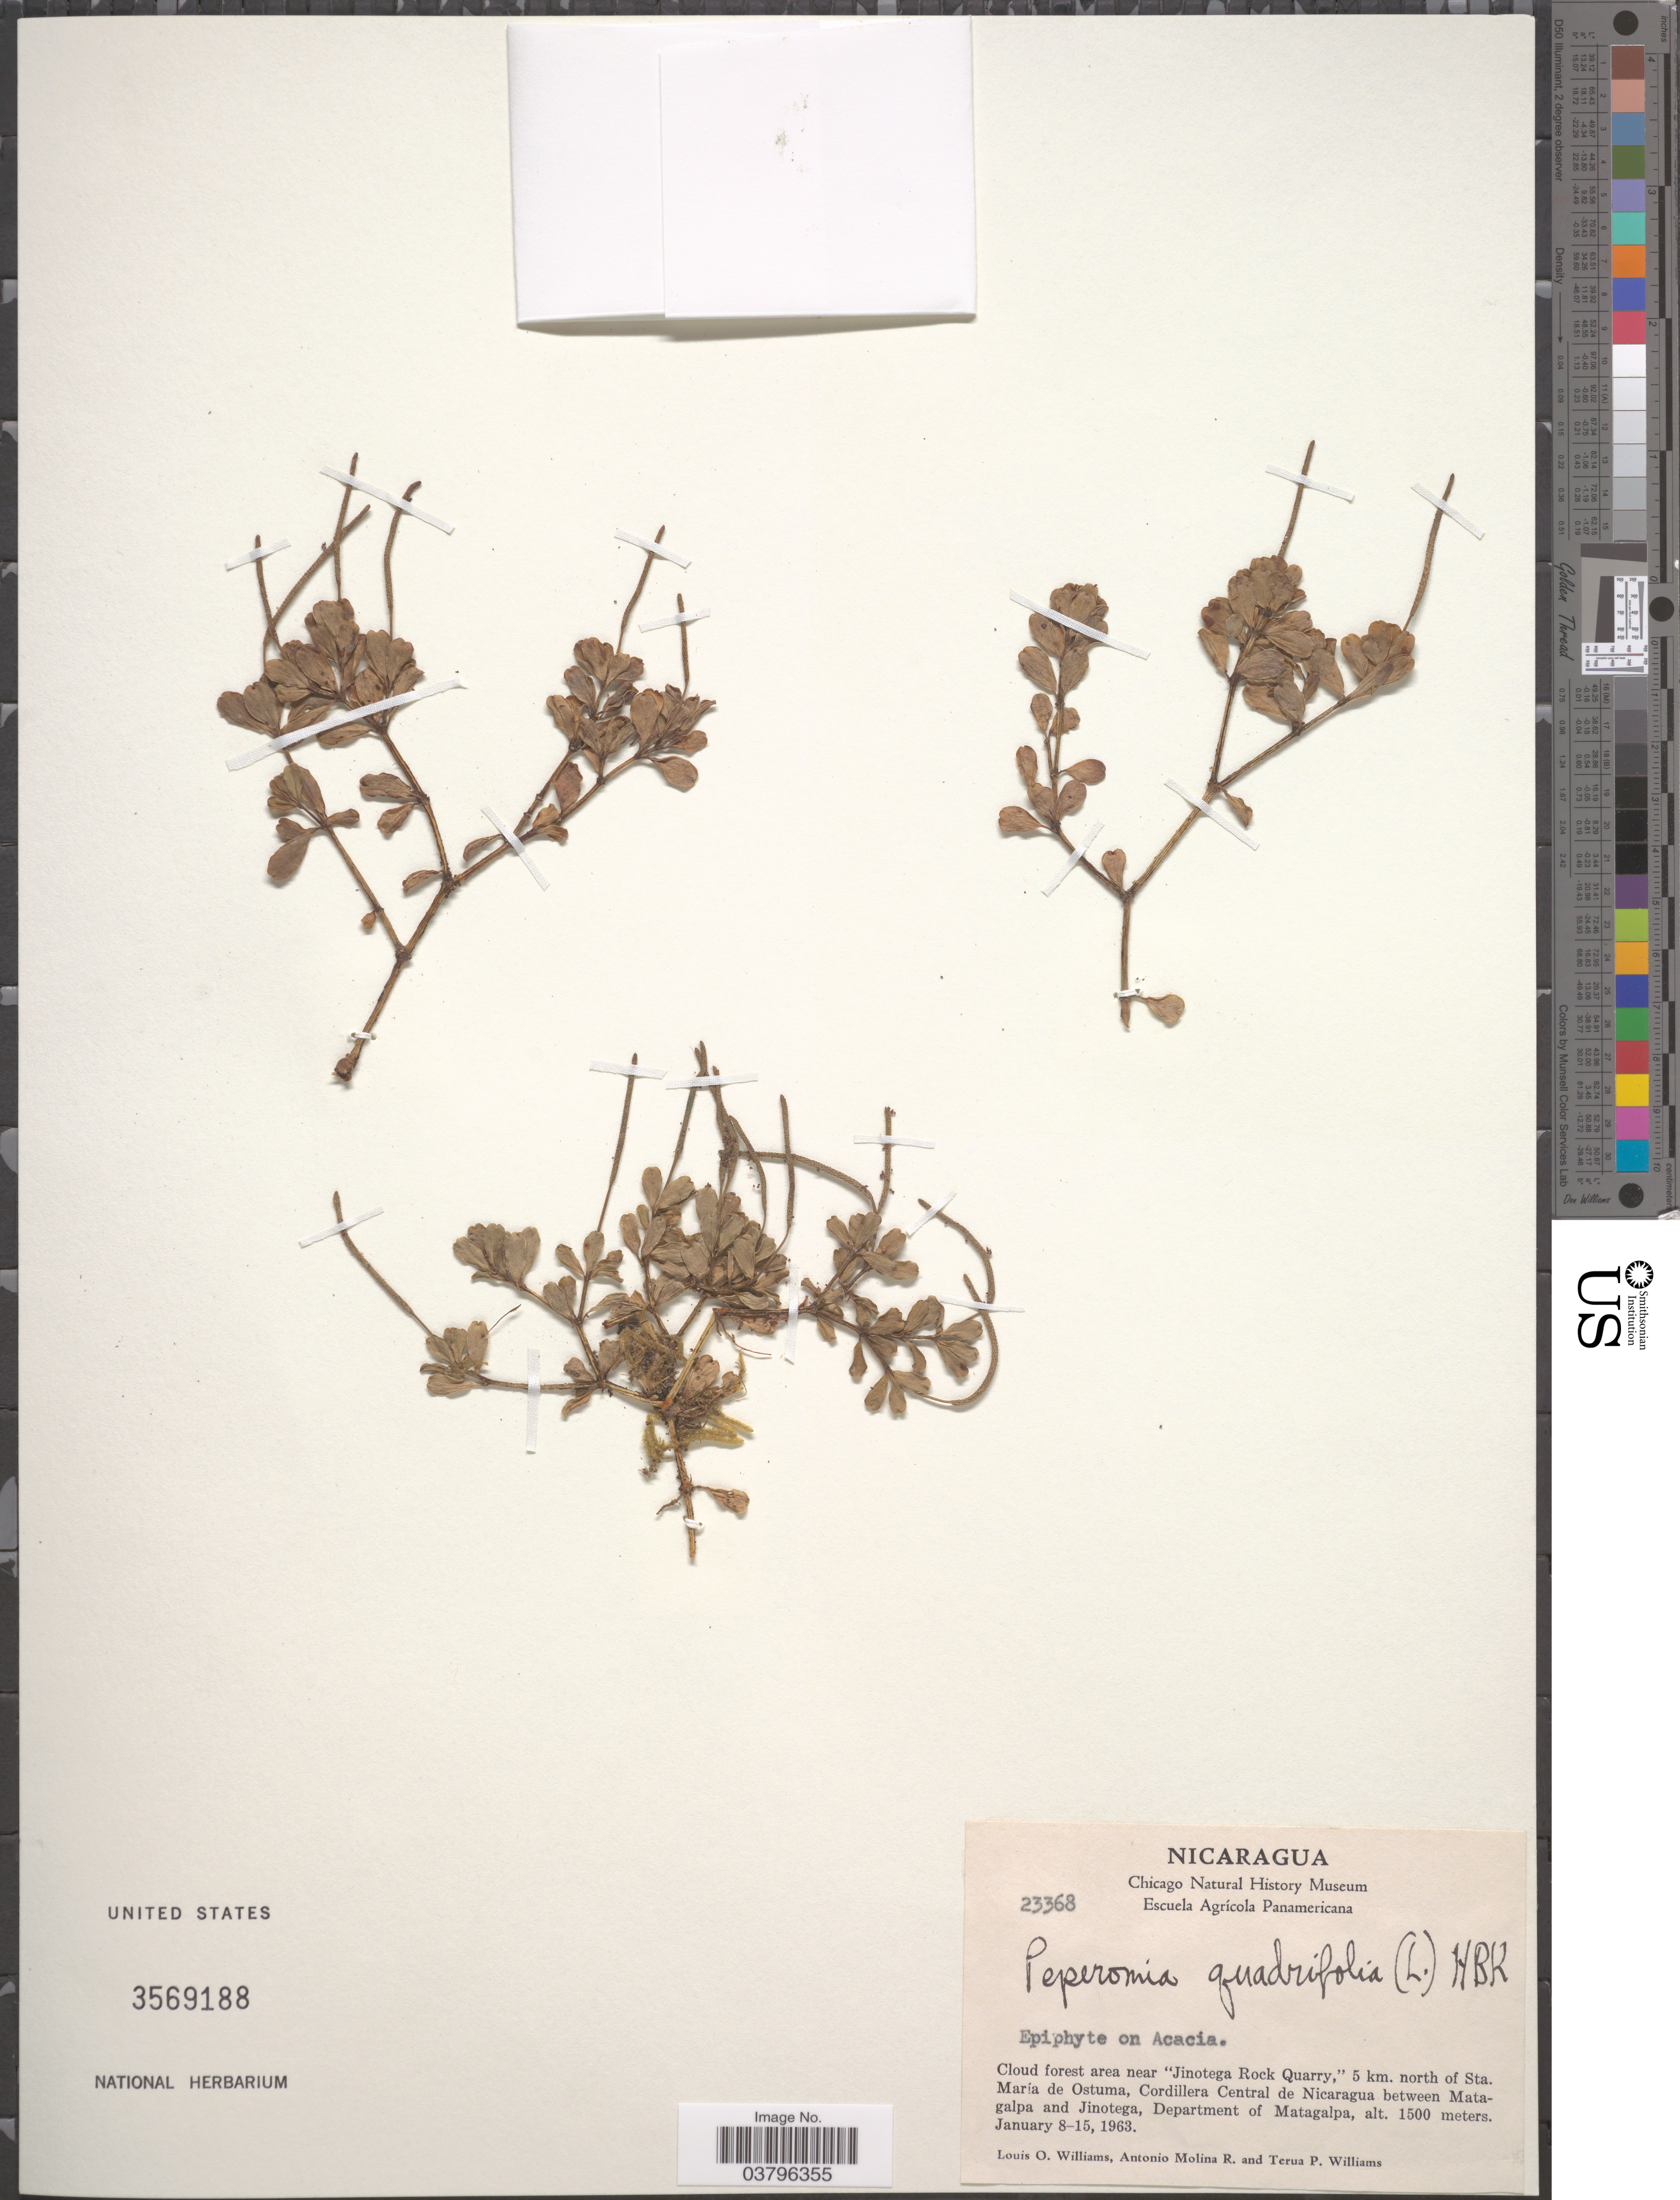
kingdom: Plantae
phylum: Tracheophyta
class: Magnoliopsida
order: Piperales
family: Piperaceae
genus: Peperomia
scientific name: Peperomia quadrifolia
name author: (L.) Kunth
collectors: L. O. Williams, A. Molina R. & T. Williams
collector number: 23368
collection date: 1963-01-08/1963-01-15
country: Nicaragua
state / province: Matagalpa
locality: Near 'Jinotega Rock Quarry,' 5 km. north of Sta. María de Ostuma, Cordillera Central de Nicaragua between Matagalpa and Jinotega, Department of Matagalpa.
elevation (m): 1500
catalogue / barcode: US 3569188